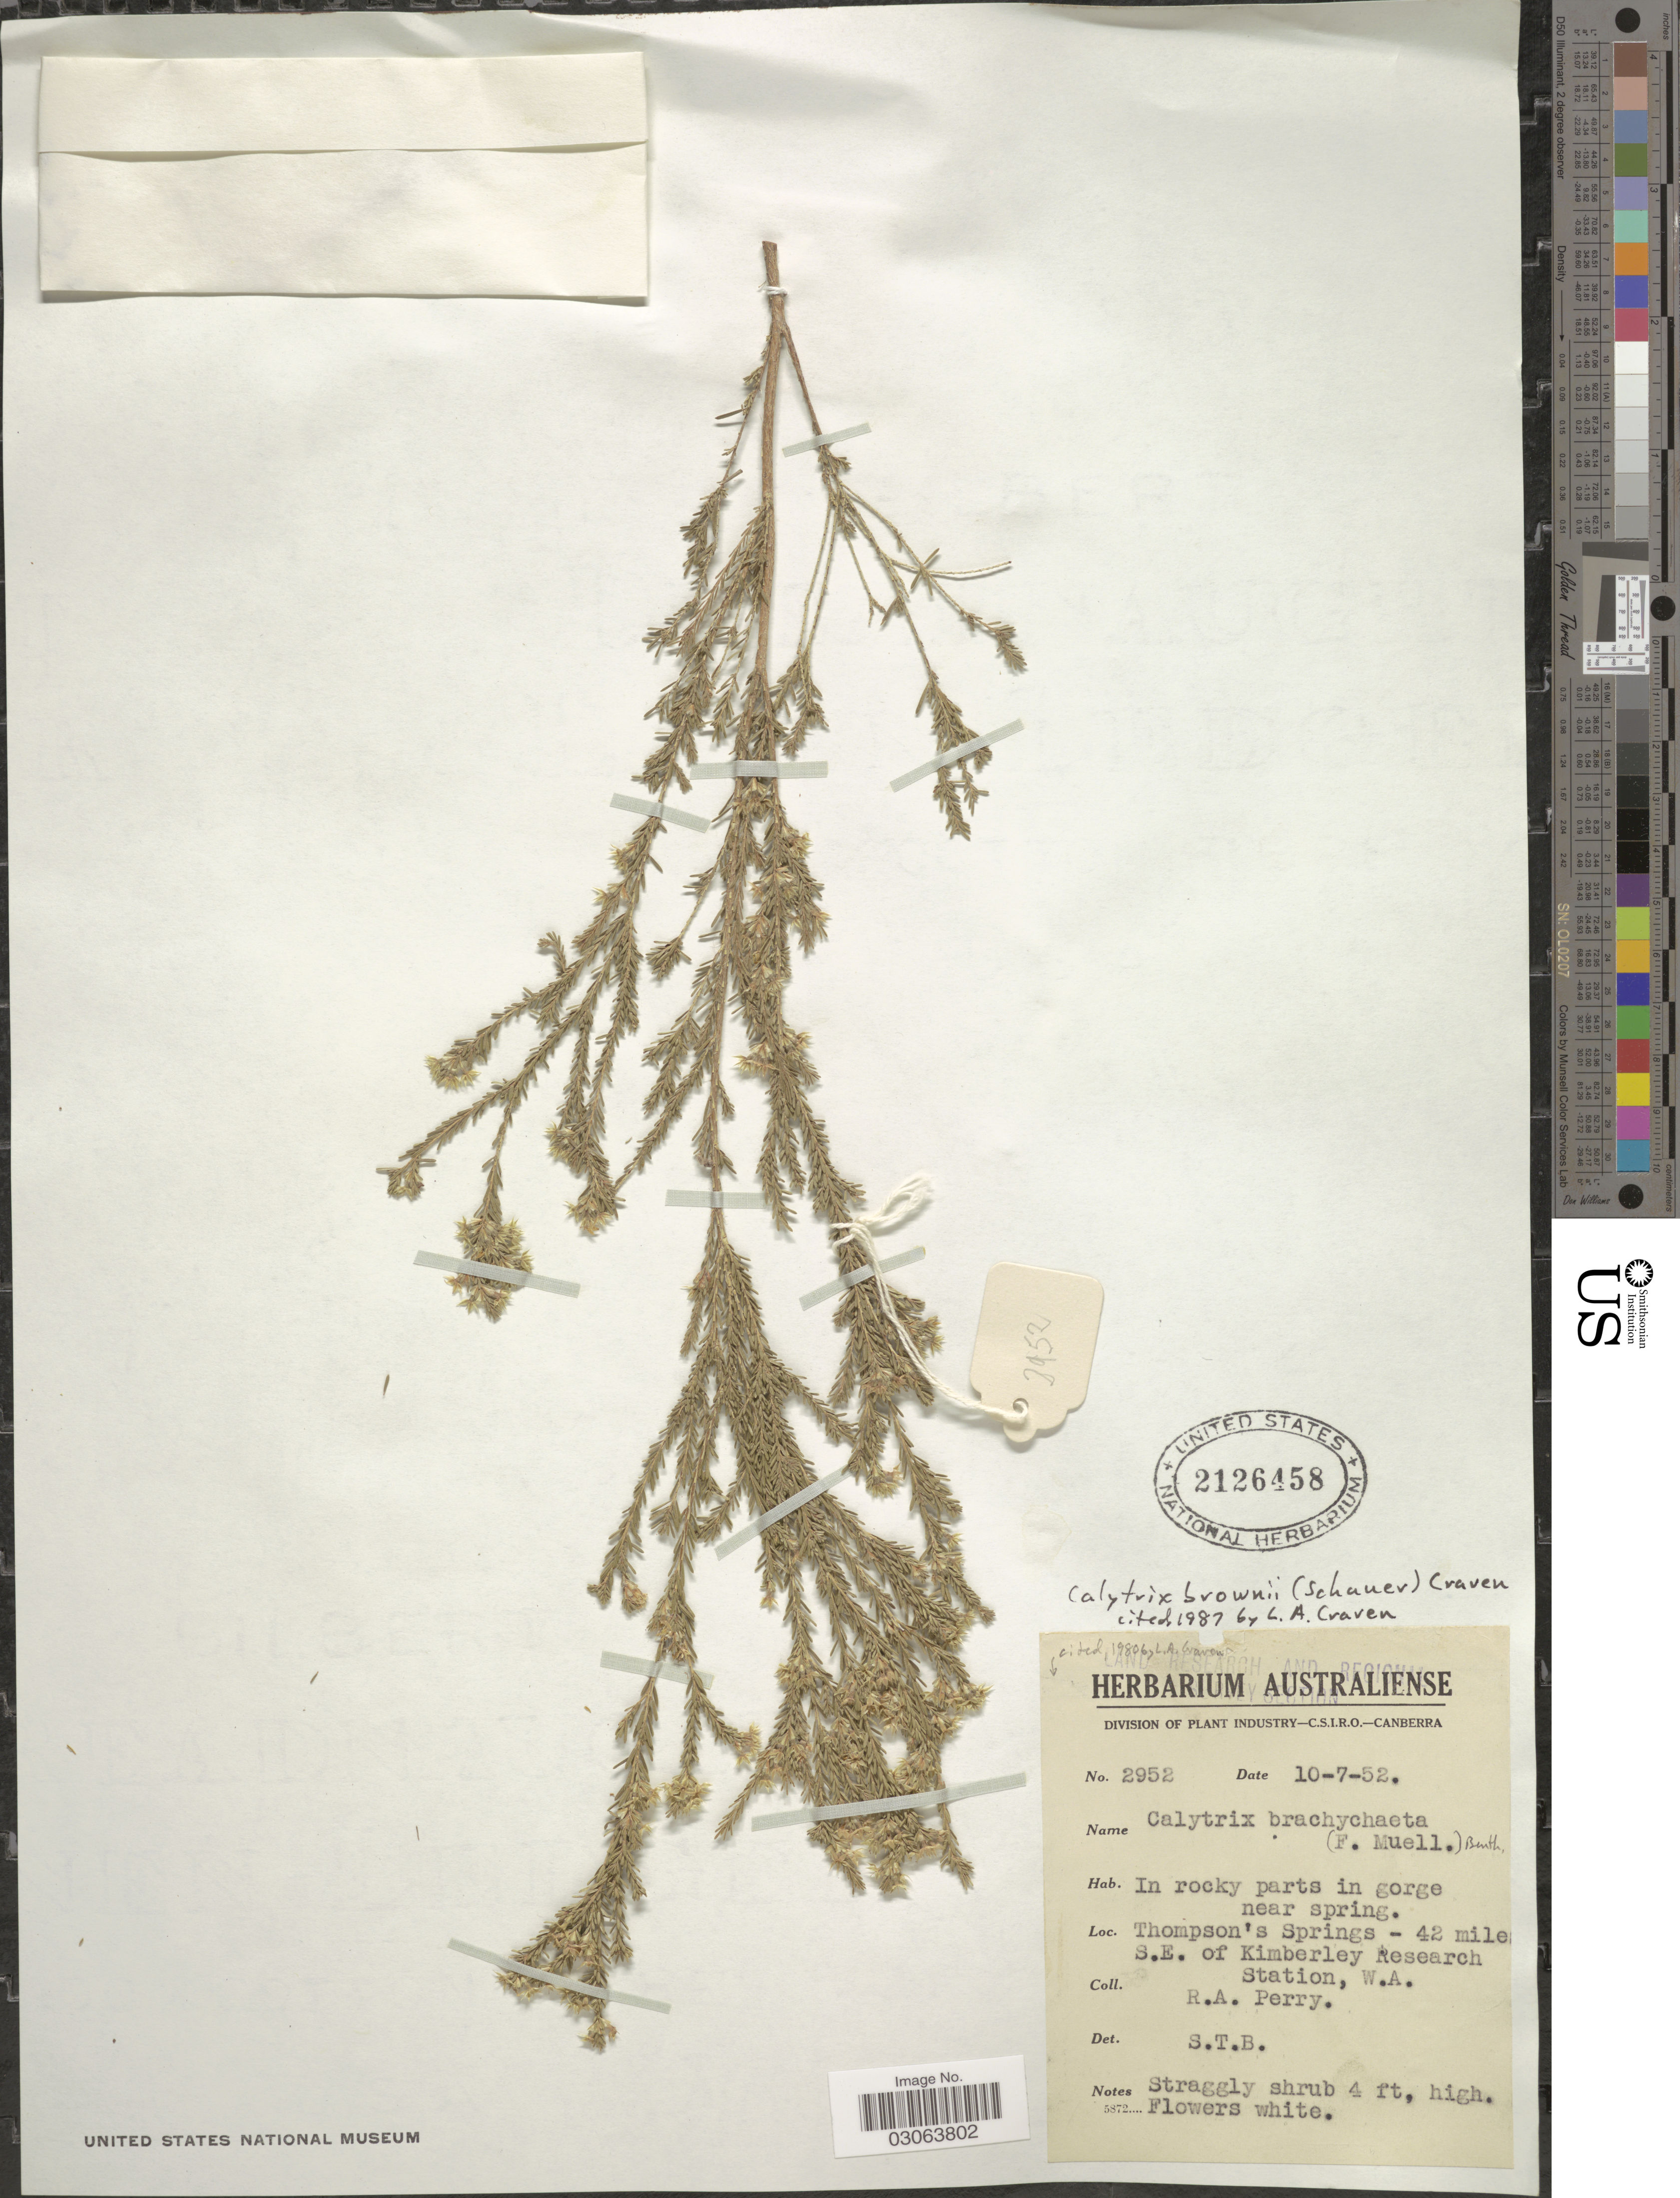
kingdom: Plantae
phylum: Tracheophyta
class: Magnoliopsida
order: Myrtales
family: Myrtaceae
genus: Calytrix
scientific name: Calytrix brownii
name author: (Schauer) Craven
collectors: Perry, R. A.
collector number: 2952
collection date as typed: Transcribed d/m/y: 10/7/52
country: Australia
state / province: Western Australia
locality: Thompson's Springs - 42 miles S.E. of Kimberley Research Station.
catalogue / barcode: US 2126458